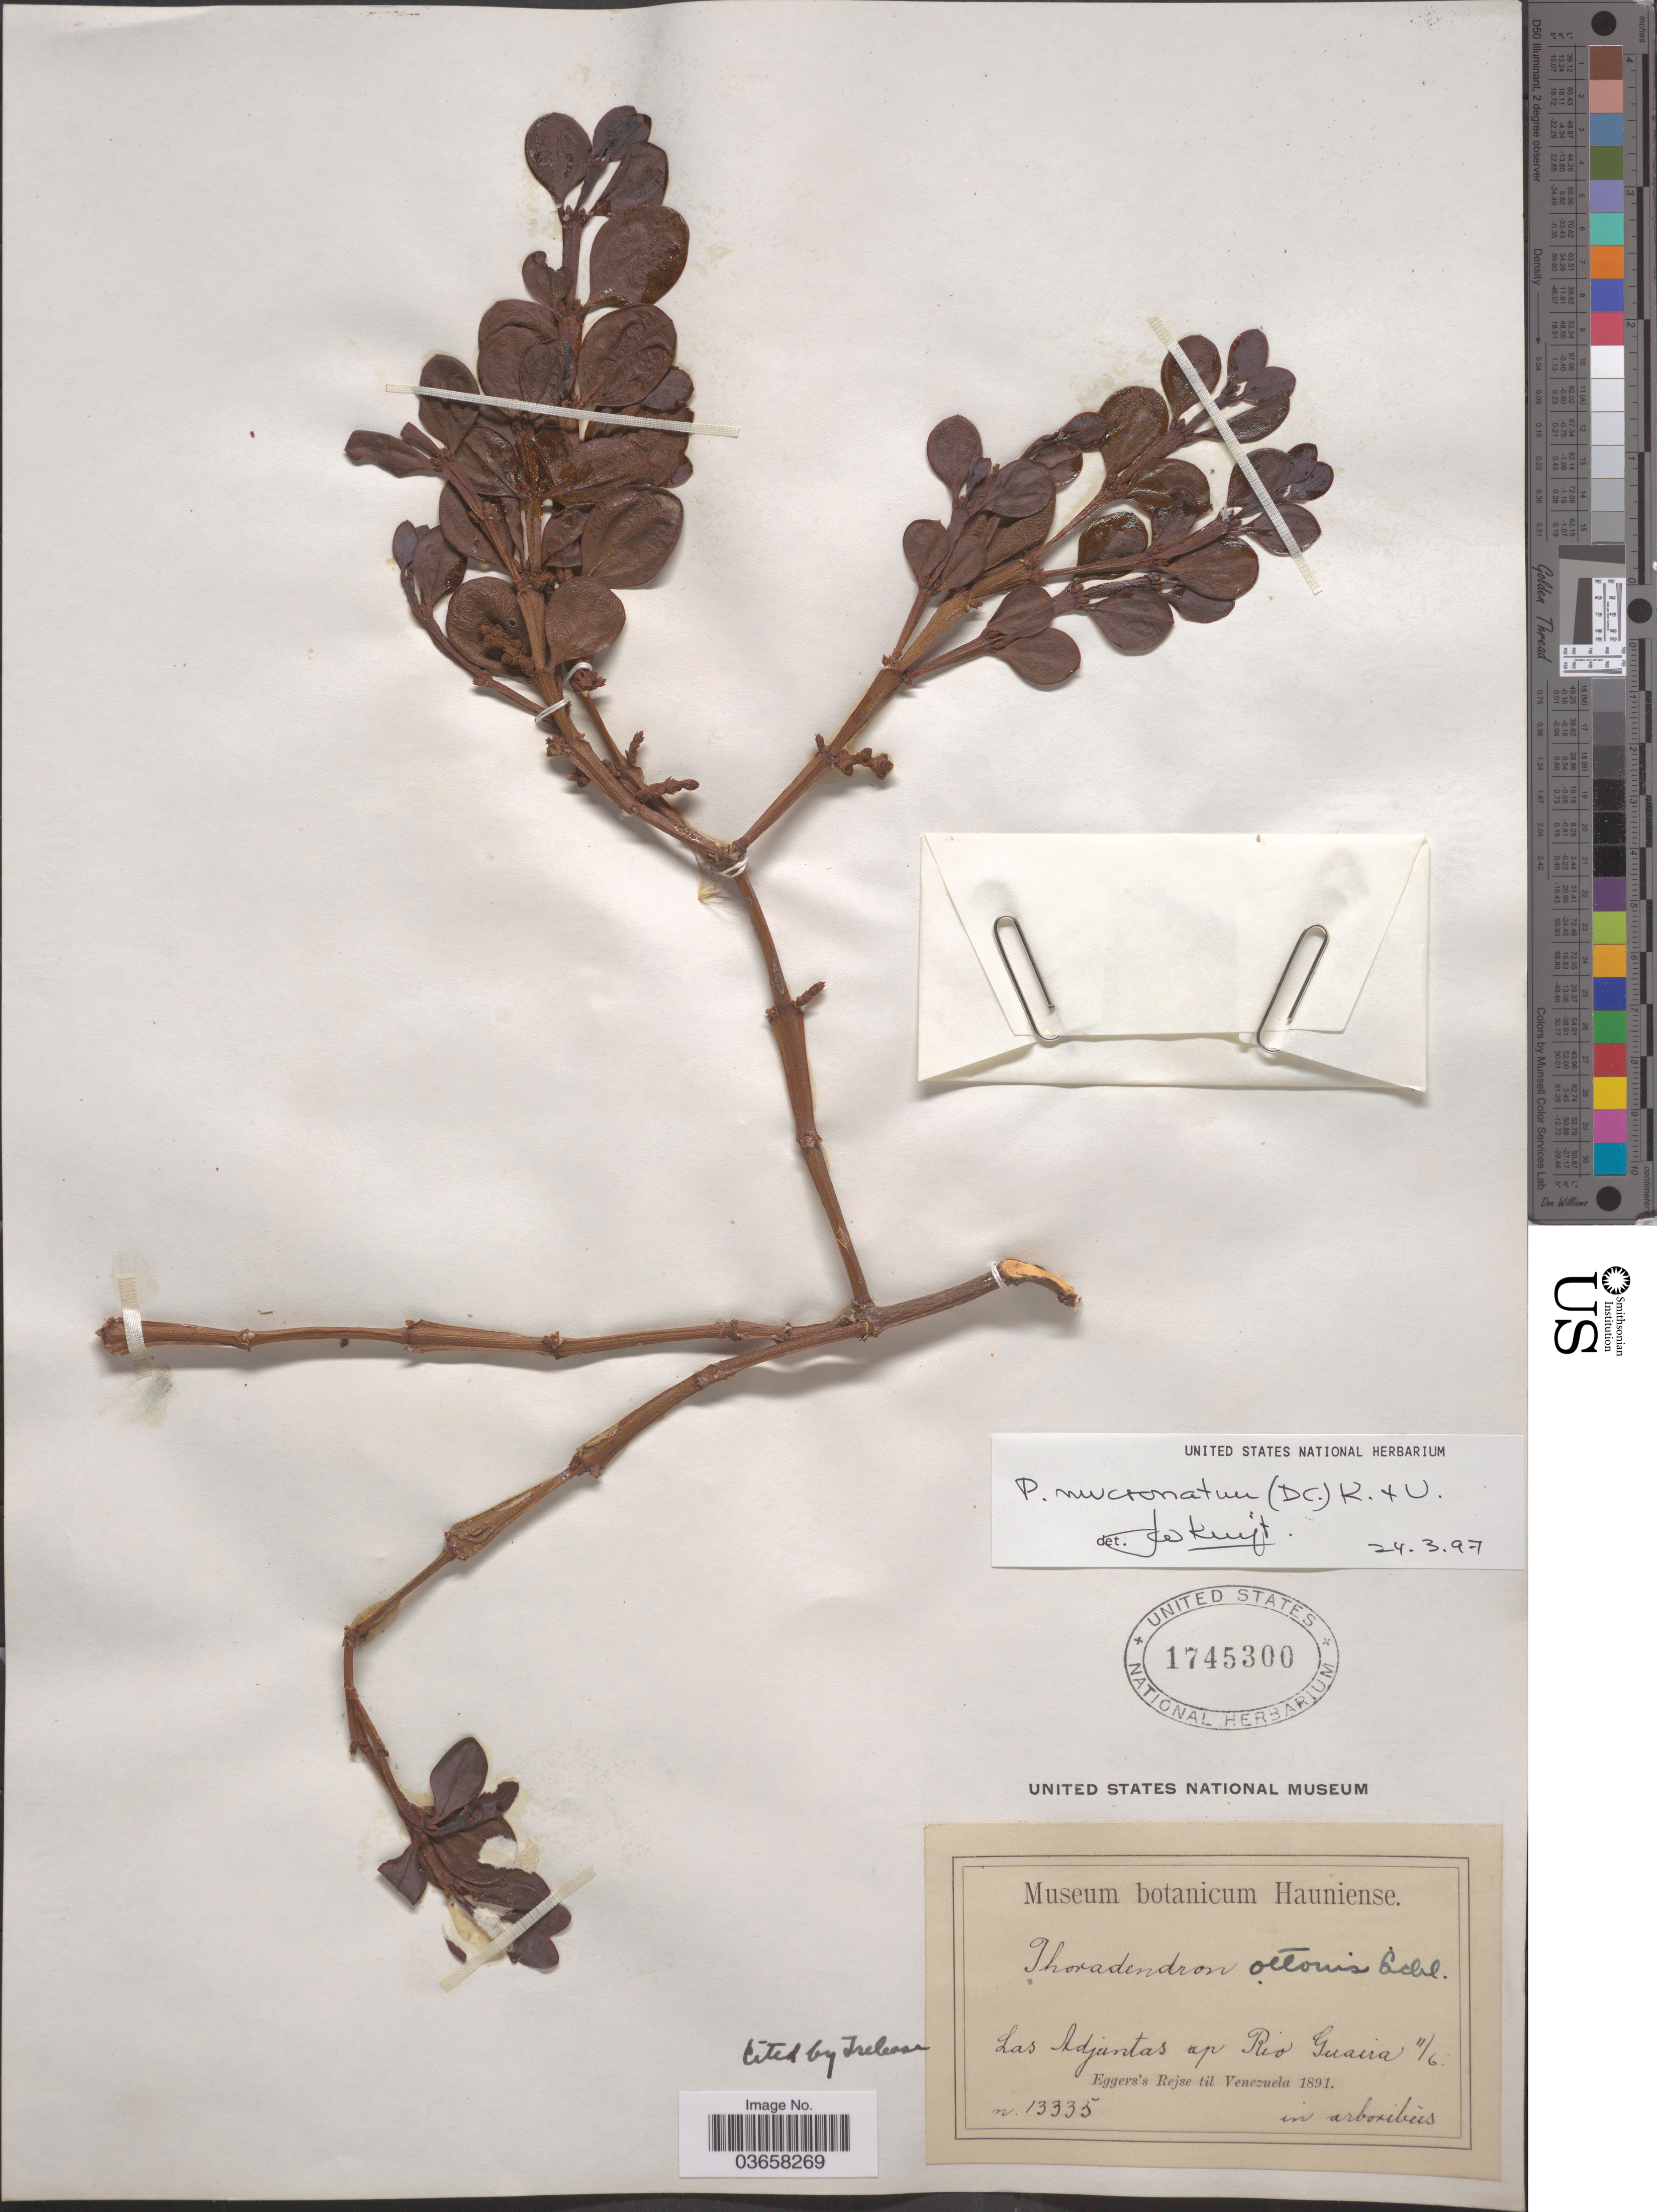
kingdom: Plantae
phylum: Tracheophyta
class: Magnoliopsida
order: Santalales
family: Viscaceae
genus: Phoradendron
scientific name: Phoradendron mucronatum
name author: (DC.) Krug & Urb.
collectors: -. Eggers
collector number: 13335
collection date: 1891-06-11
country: Venezuela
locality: Las Adjuntas up Rio Guaira.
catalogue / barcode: US 1745300